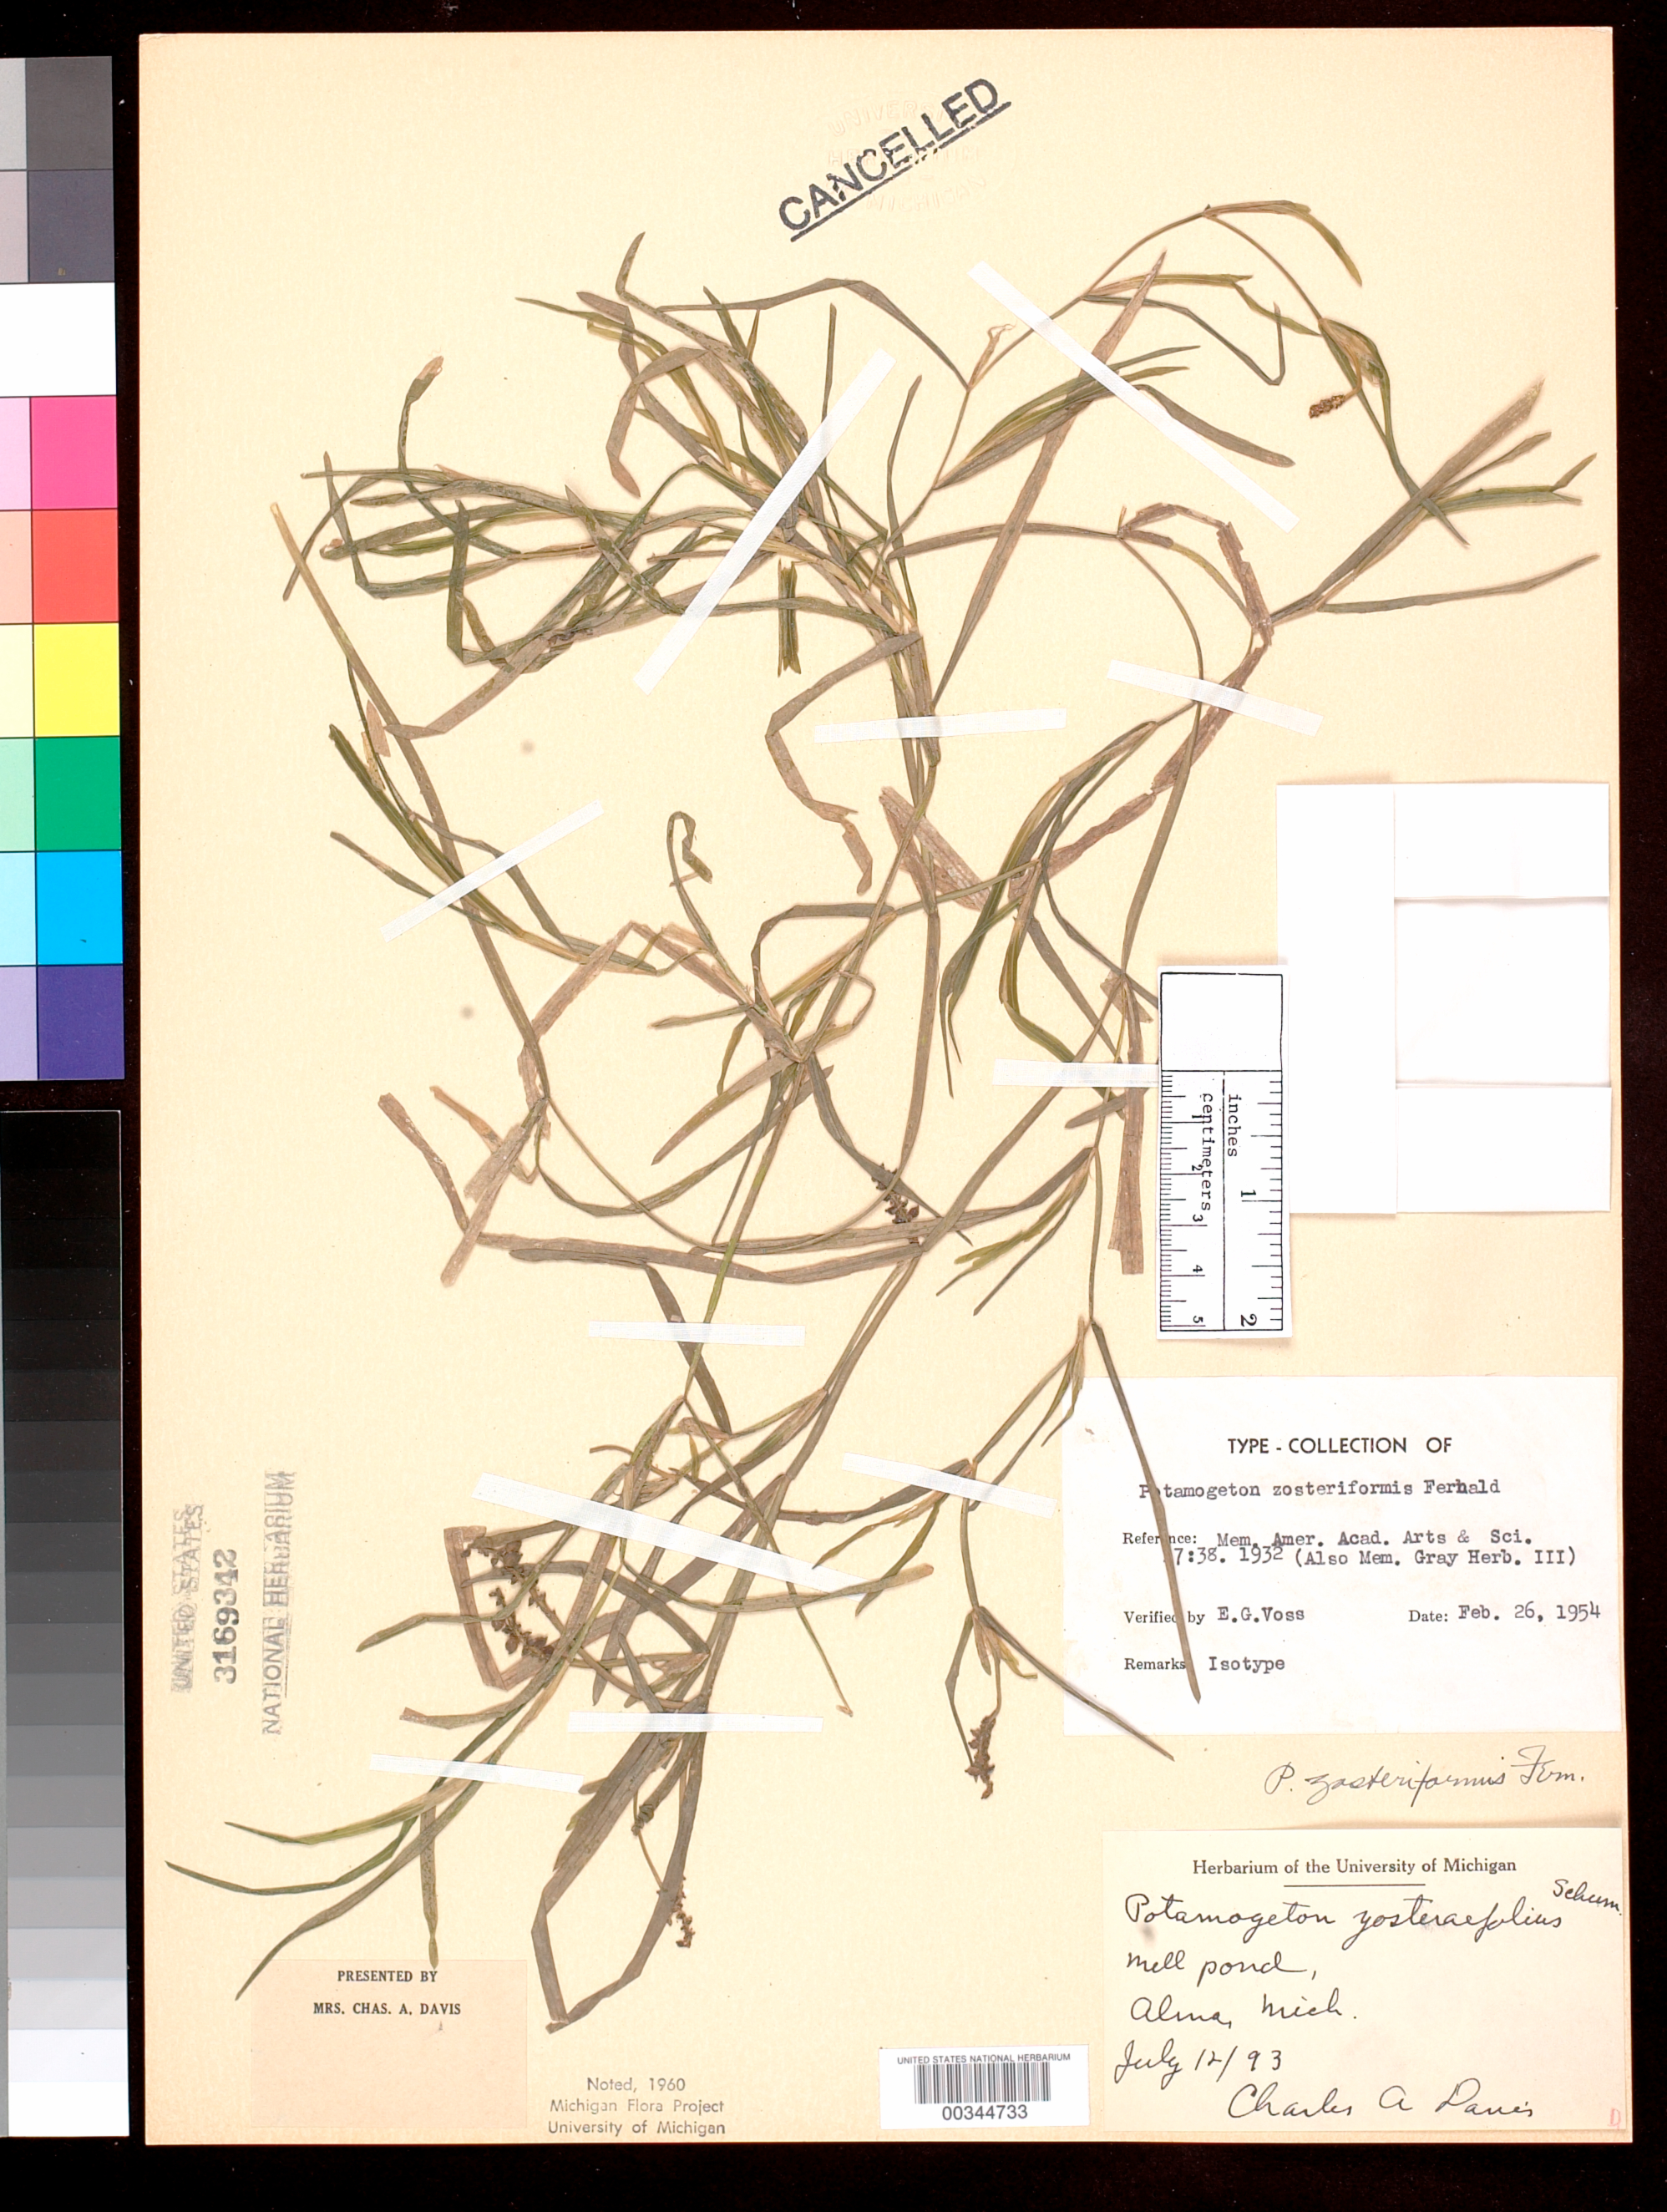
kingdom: Plantae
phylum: Tracheophyta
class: Liliopsida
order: Alismatales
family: Potamogetonaceae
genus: Potamogeton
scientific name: Potamogeton zosteriformis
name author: Fernald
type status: Isotype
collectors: C. Davis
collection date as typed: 12 Jul 1893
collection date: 1893-07-12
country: United States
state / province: Michigan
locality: Alma.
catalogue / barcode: US 3169342